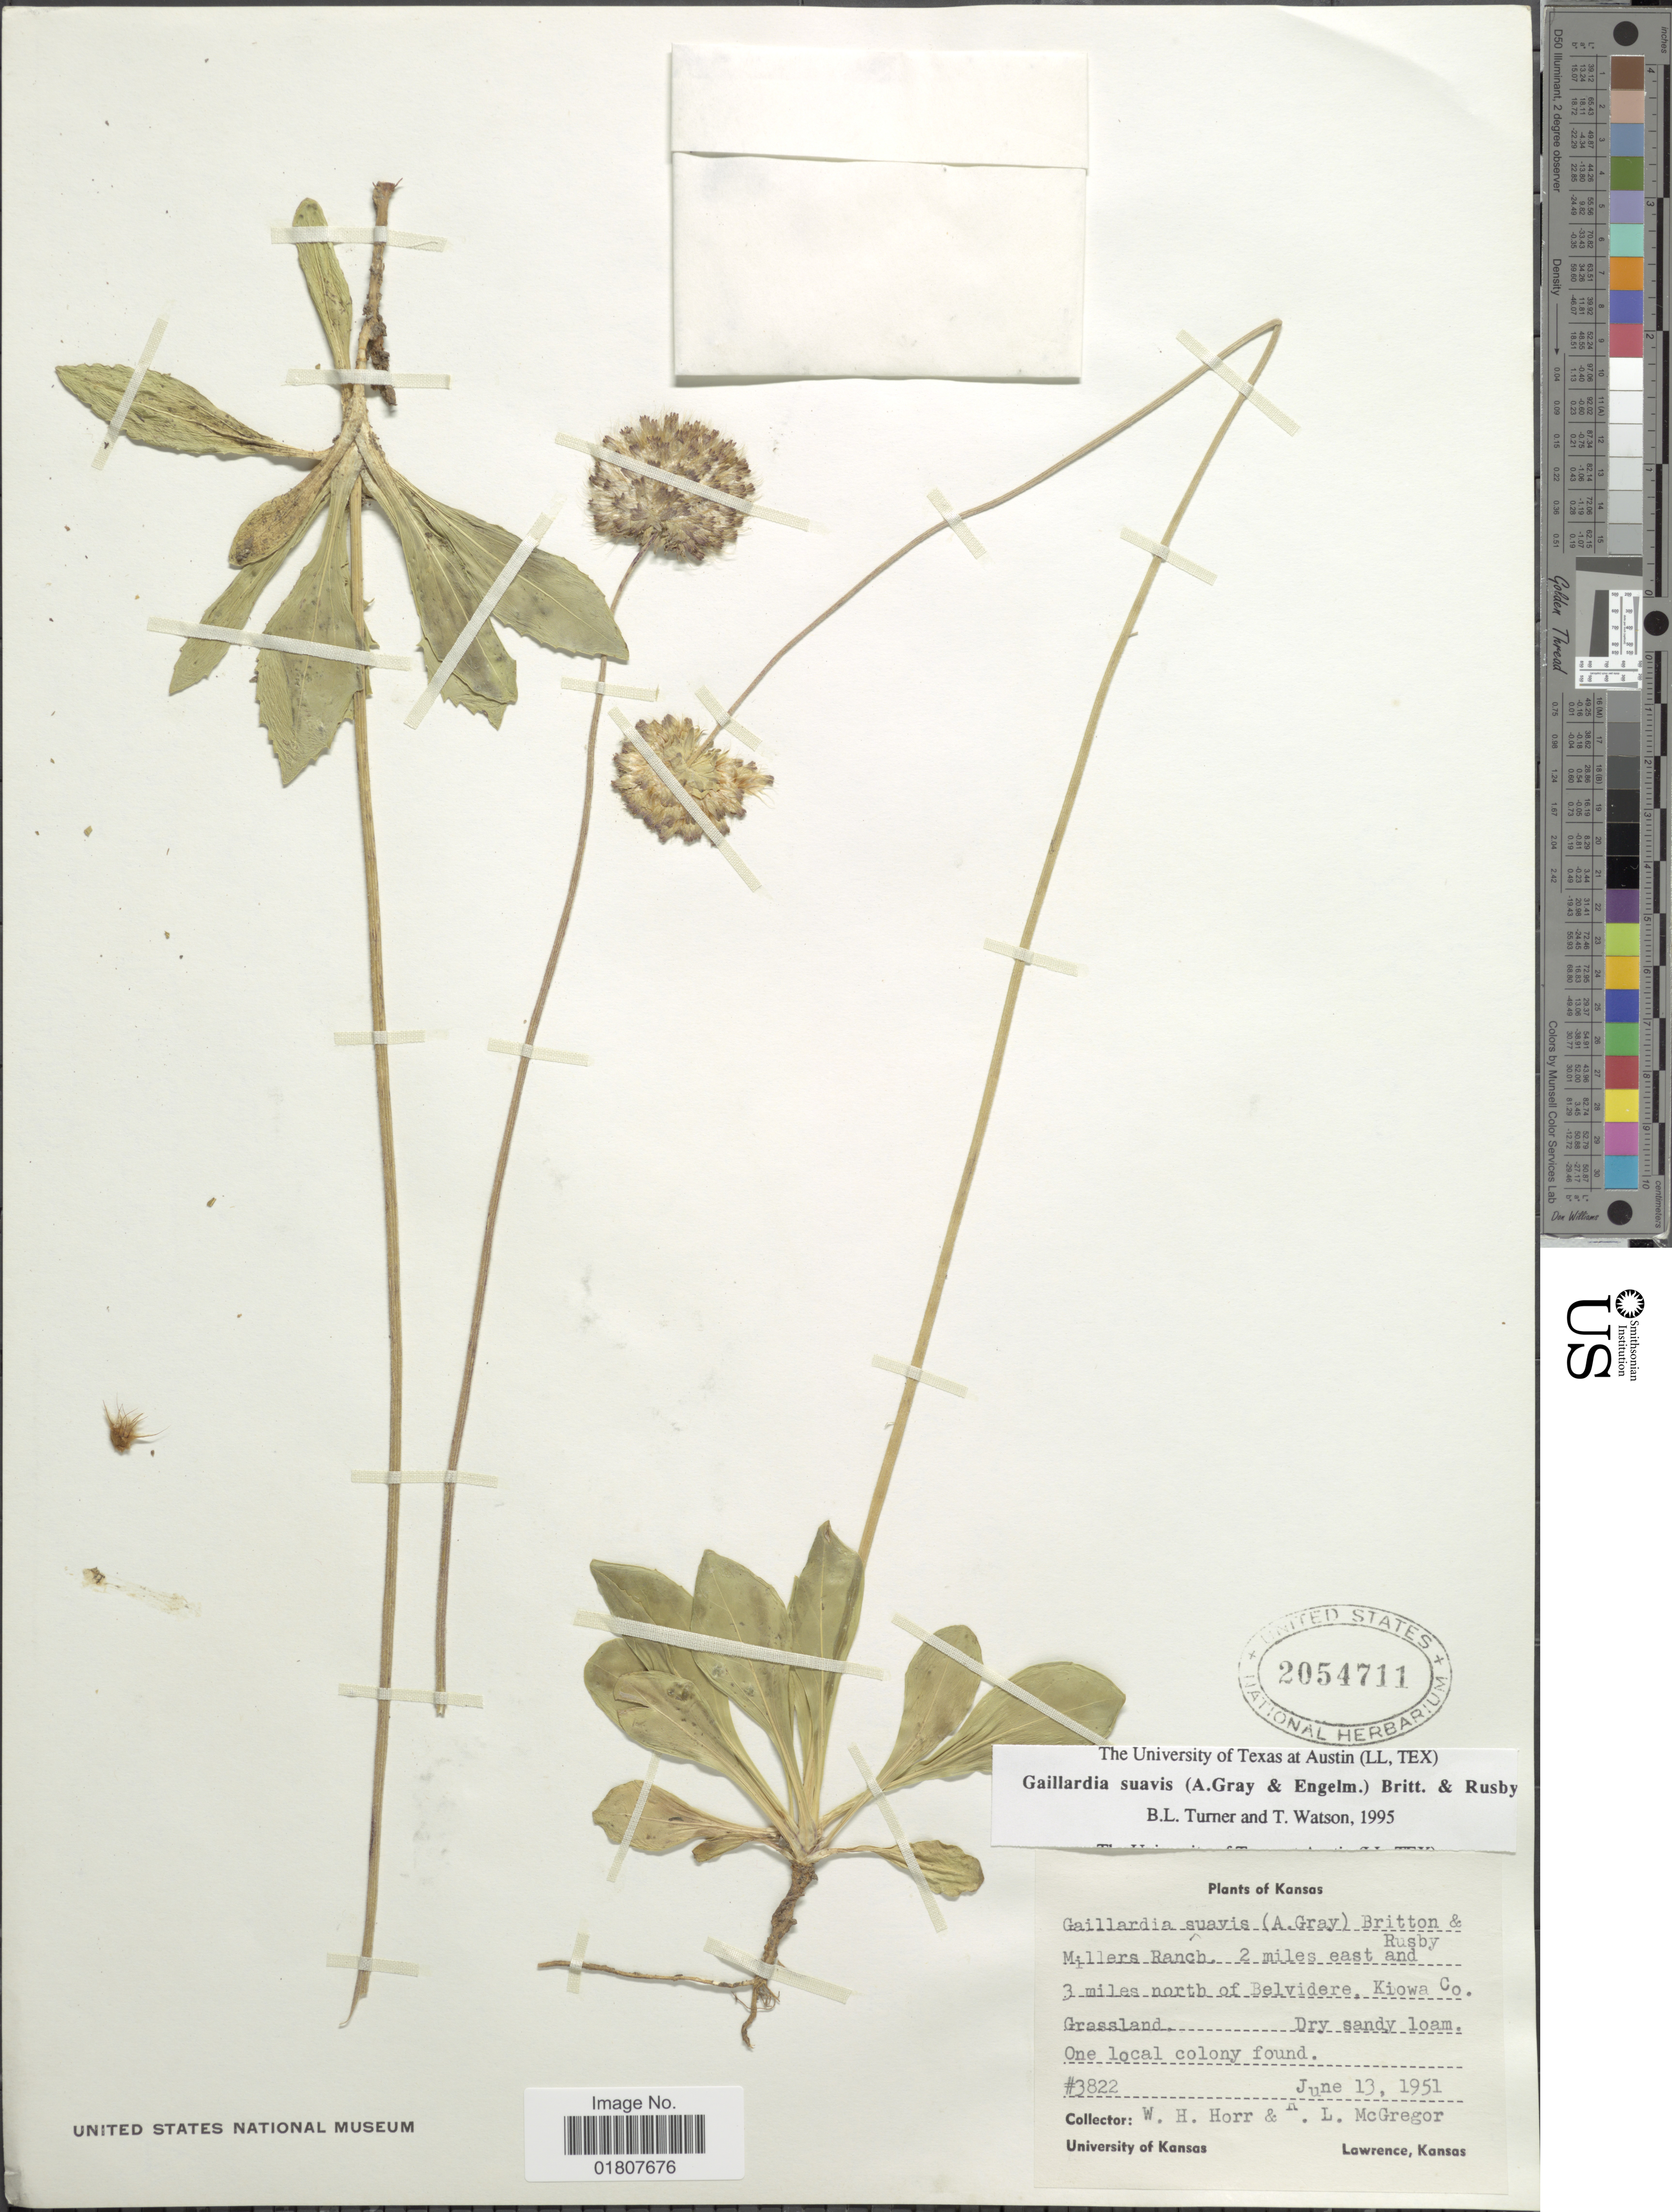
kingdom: Plantae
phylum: Tracheophyta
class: Magnoliopsida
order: Asterales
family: Asteraceae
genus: Gaillardia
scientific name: Gaillardia suavis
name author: (A. Gray & Engelm.) Britton & Rusby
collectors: W. H. Horr & R. McGregor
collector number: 3822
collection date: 1951-06-13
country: United States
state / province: Kansas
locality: Millers Ranch. 2 miles east and 3 miles north of Belvidere, Kiowa Co.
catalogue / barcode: US 2054711